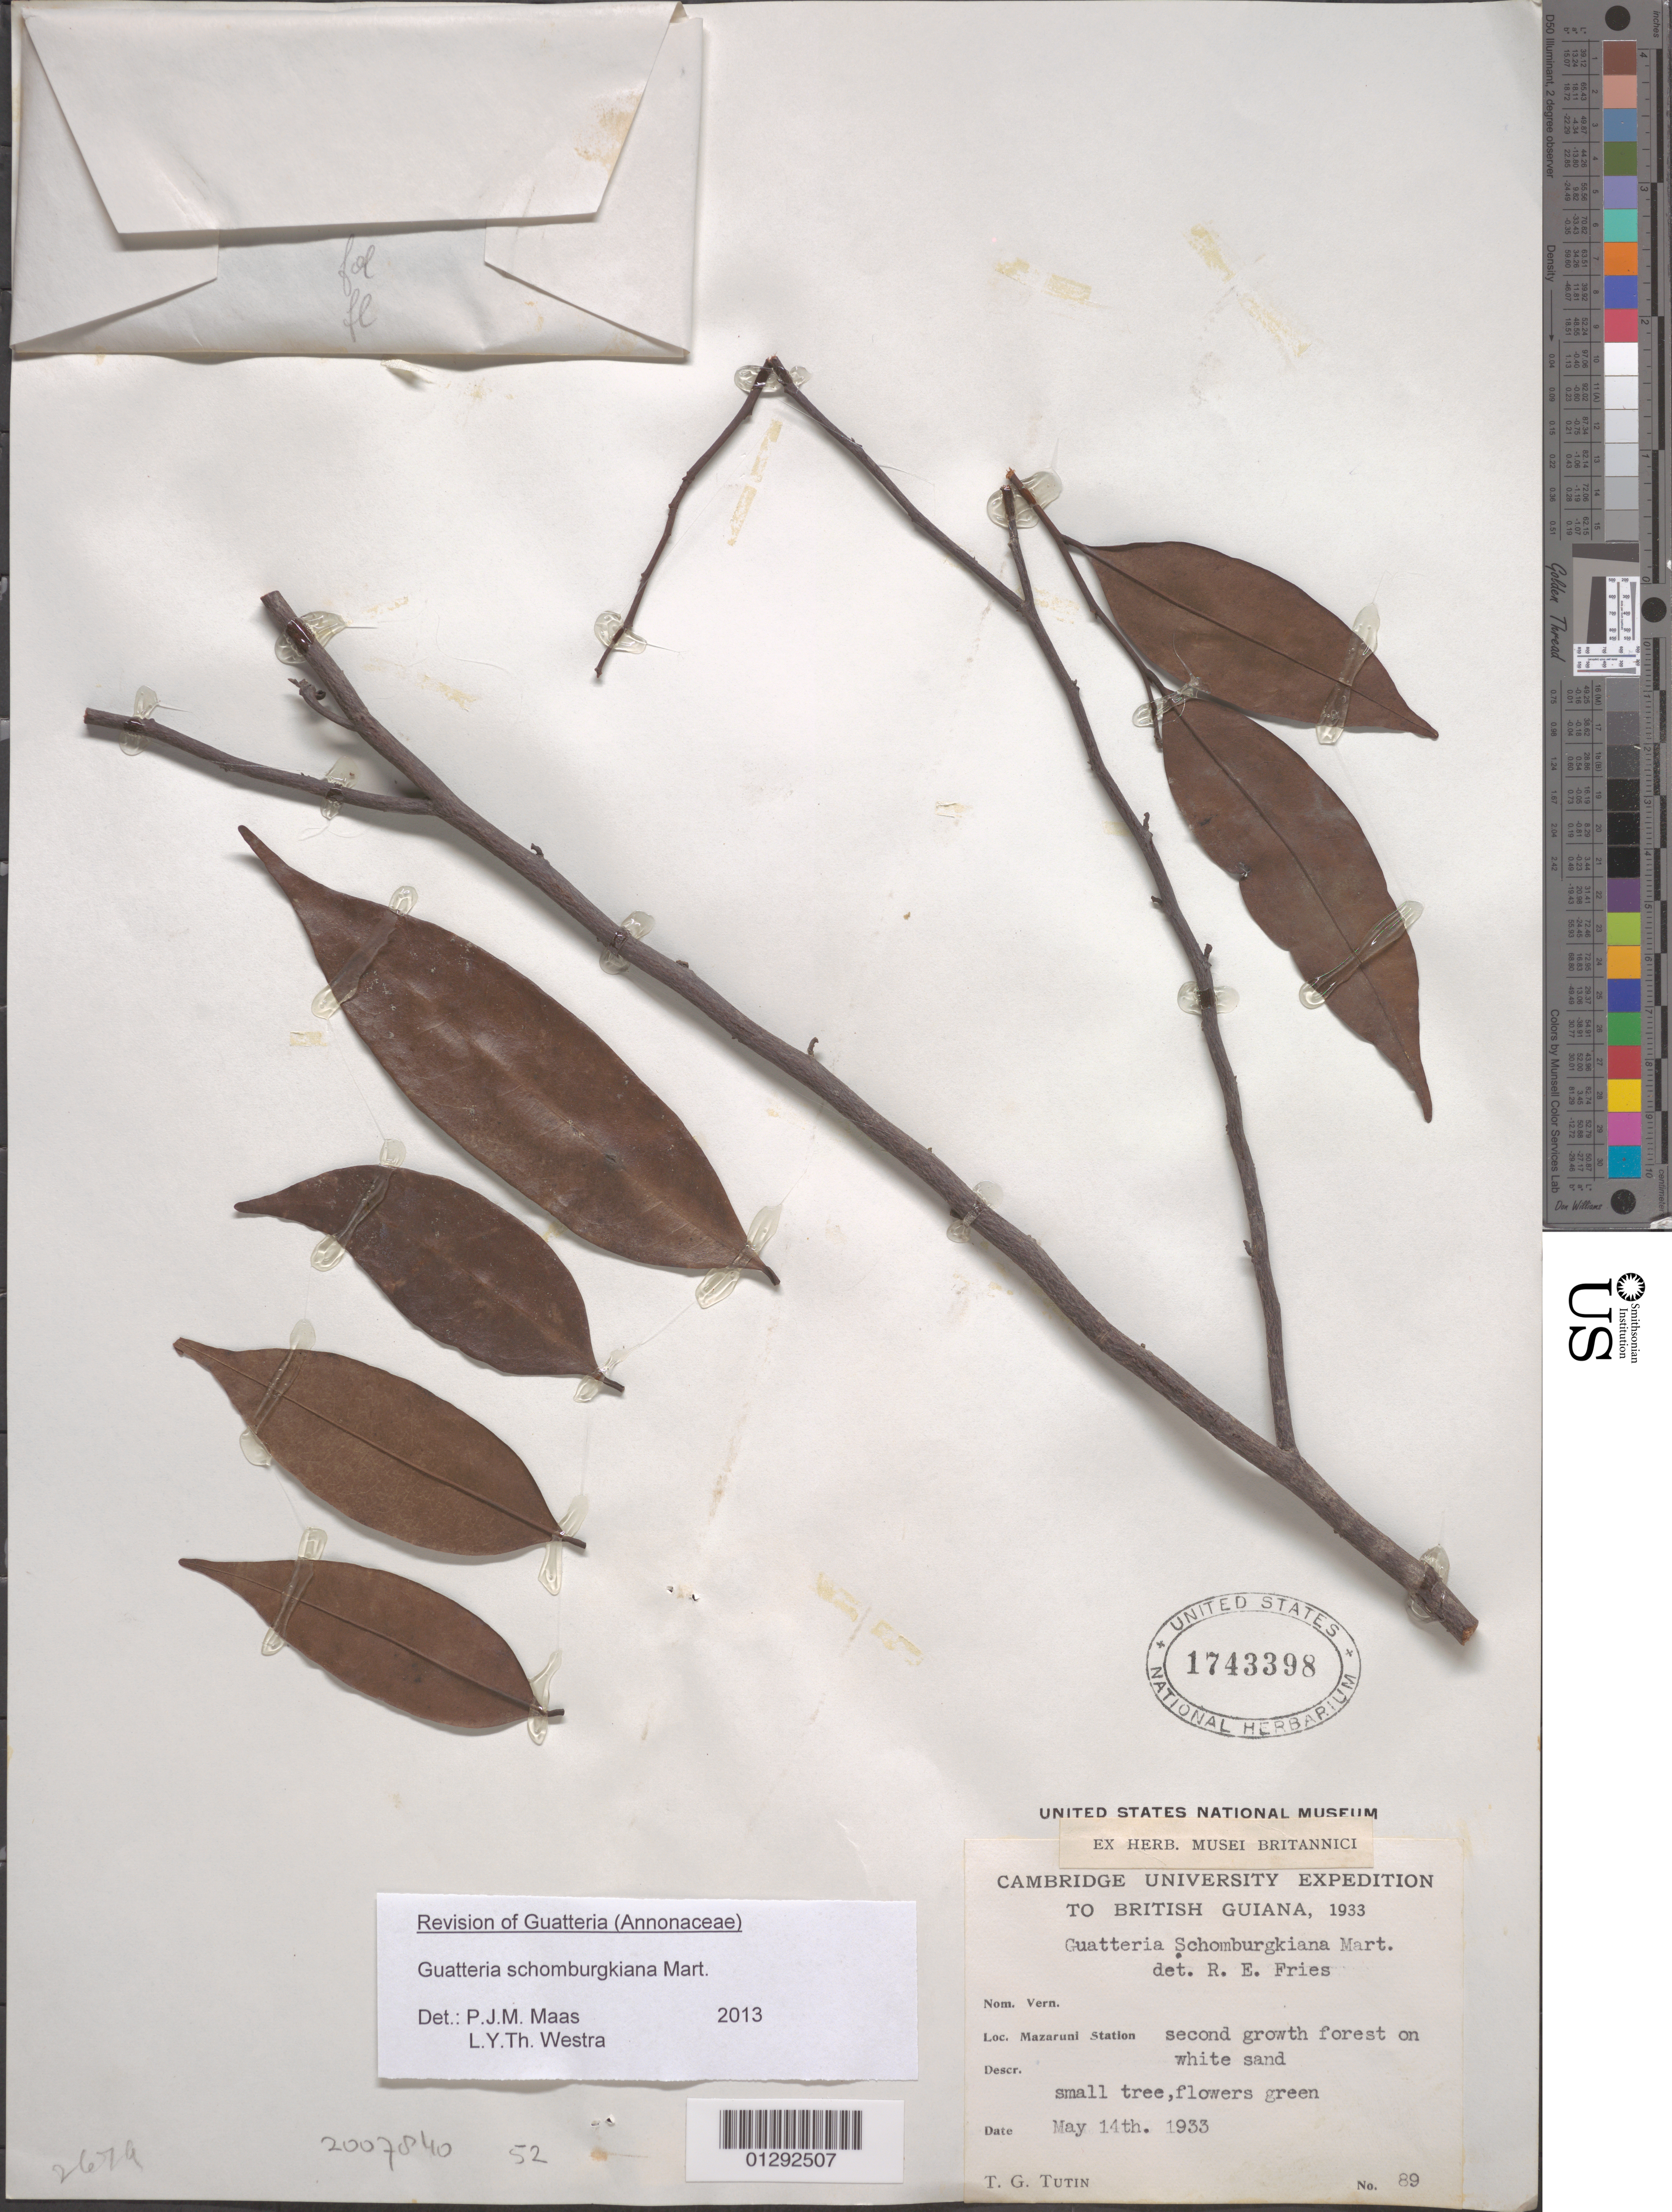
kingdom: Plantae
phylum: Tracheophyta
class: Magnoliopsida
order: Magnoliales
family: Annonaceae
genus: Guatteria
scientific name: Guatteria schomburgkiana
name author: Mart.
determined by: Maas, P. J.; Westra, L. Y.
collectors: T. G. Tutin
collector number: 89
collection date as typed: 14-May-33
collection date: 1933-05-14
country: Guyana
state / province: Cuyuni-Mazaruni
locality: Mazaruni Station, near Mazaruni River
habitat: second growth forest on white sand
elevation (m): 30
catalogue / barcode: US 1743398